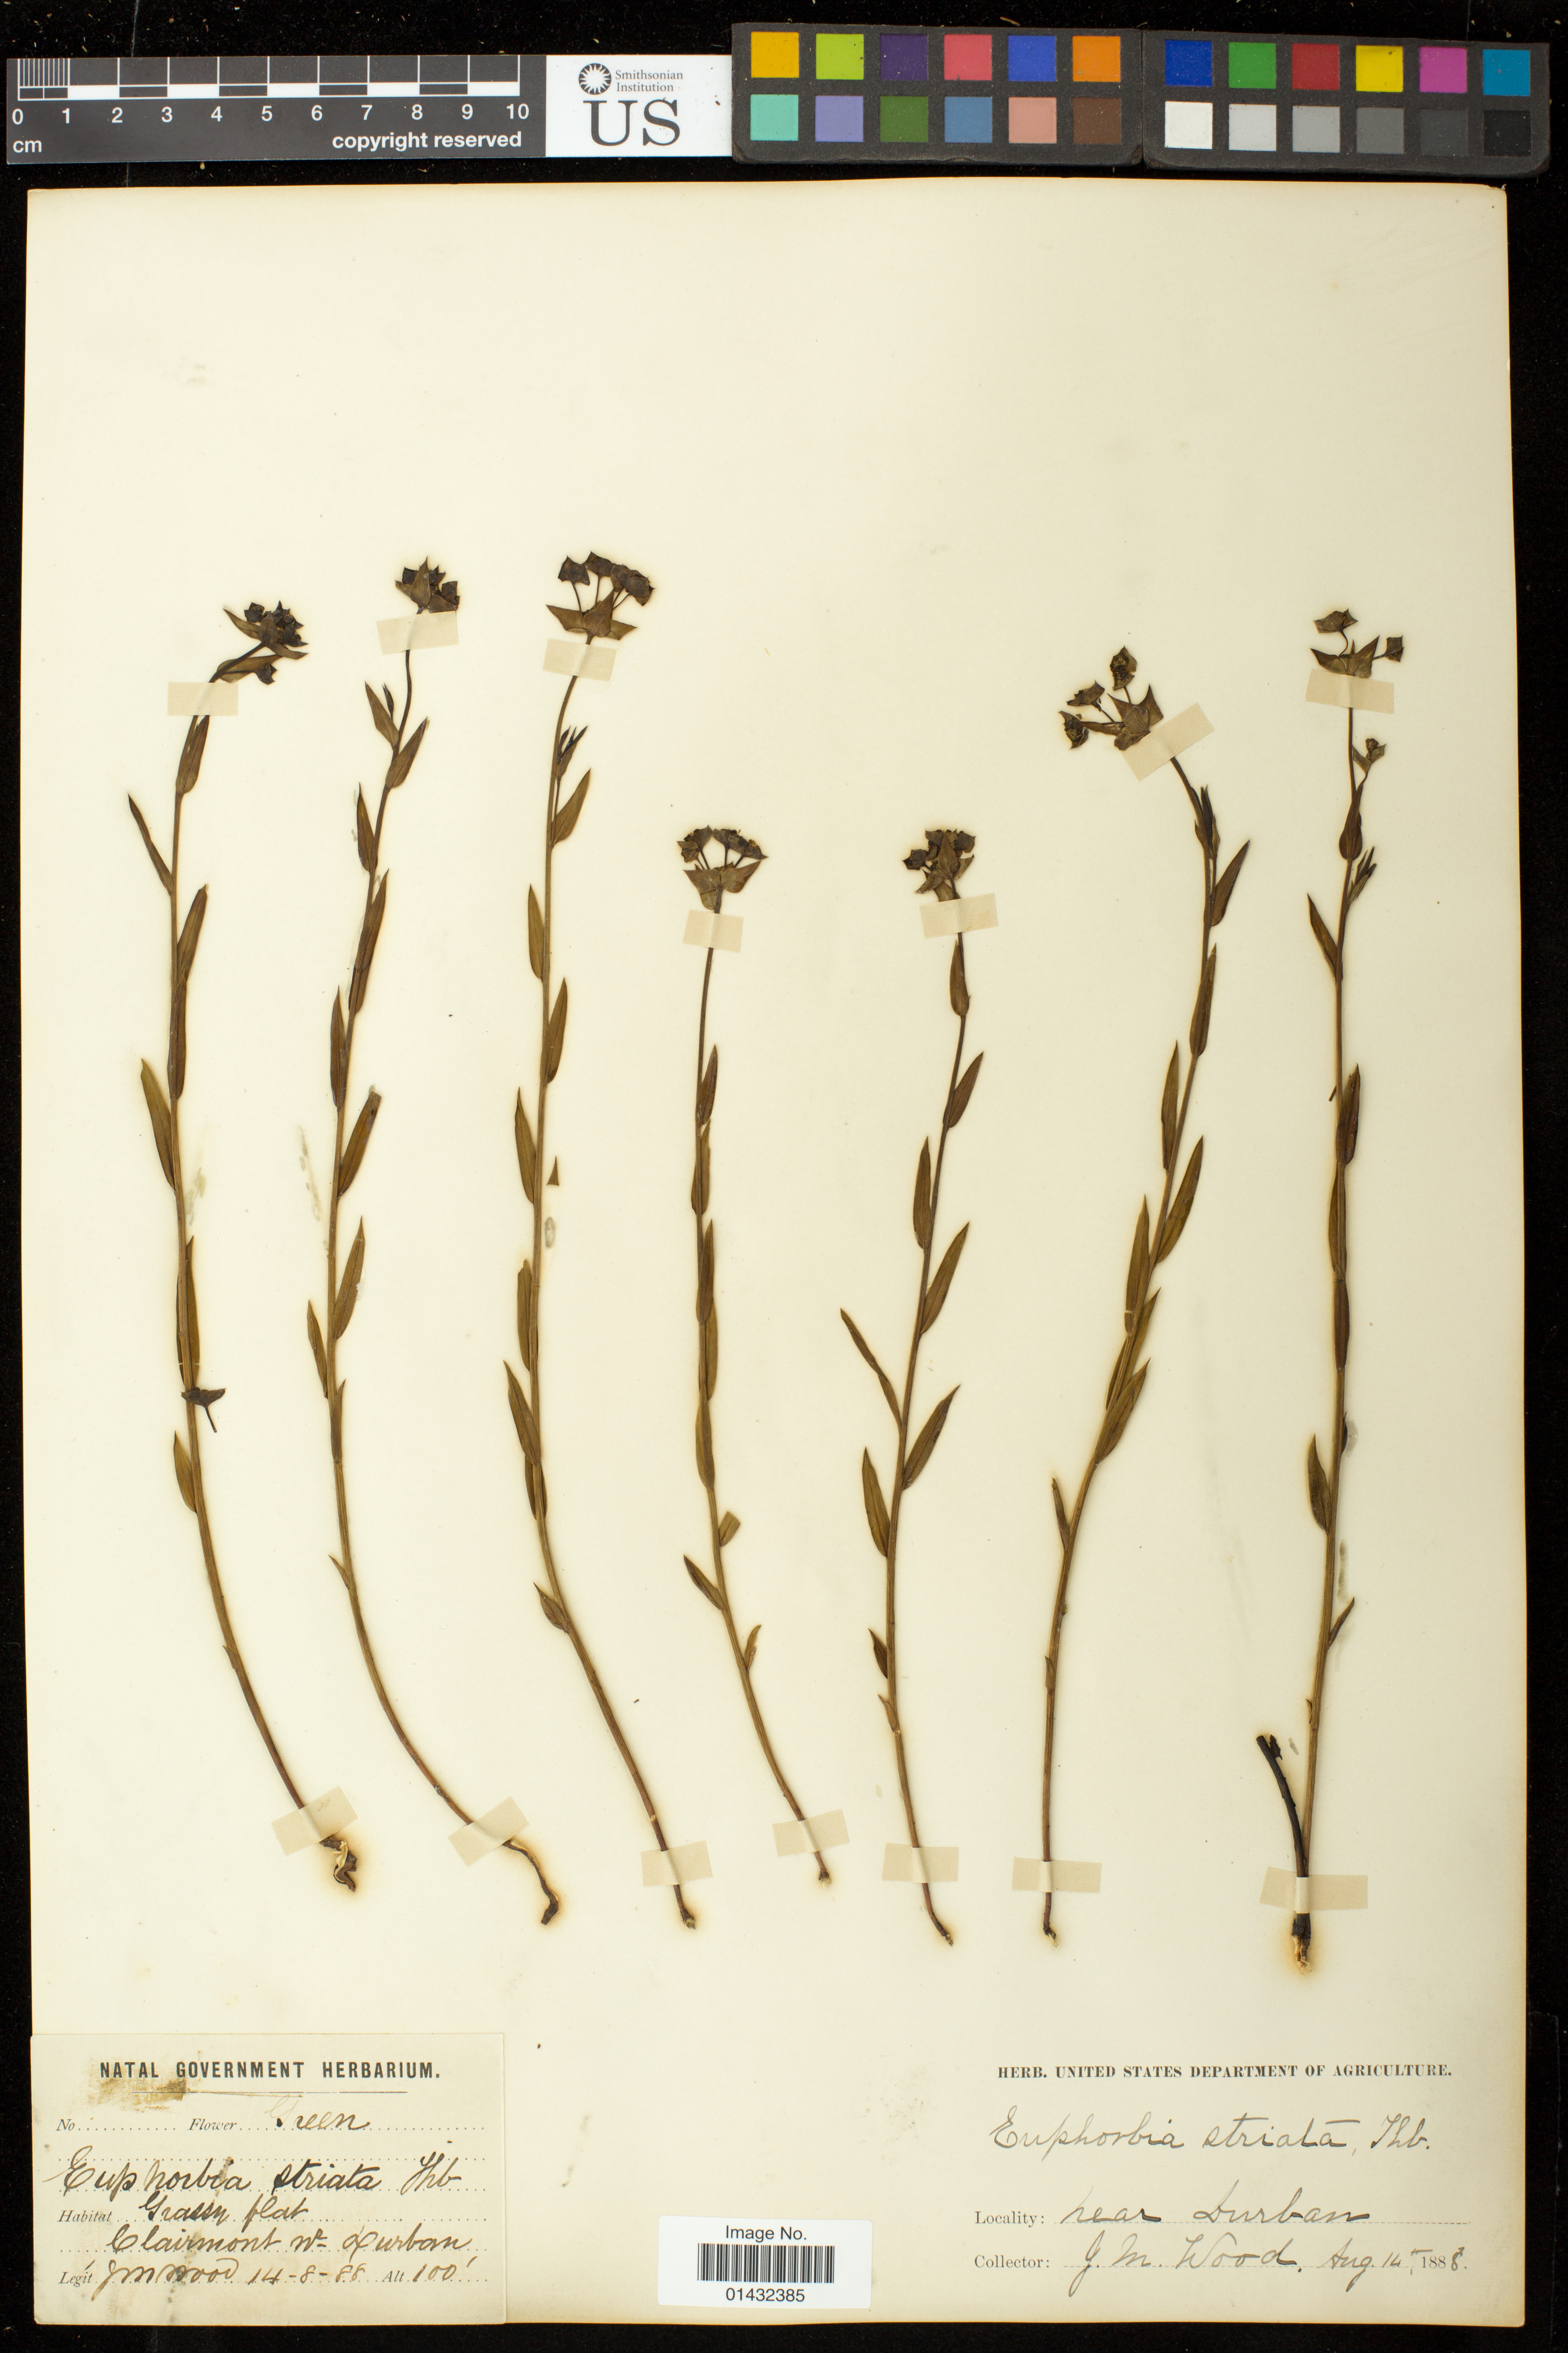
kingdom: Plantae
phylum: Tracheophyta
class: Magnoliopsida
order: Malpighiales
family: Euphorbiaceae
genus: Euphorbia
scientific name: Euphorbia striata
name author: Boiss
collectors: J. M. Wood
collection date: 1888-08-14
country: South Africa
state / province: KwaZulu-Natal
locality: Clairmont near Durban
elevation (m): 30